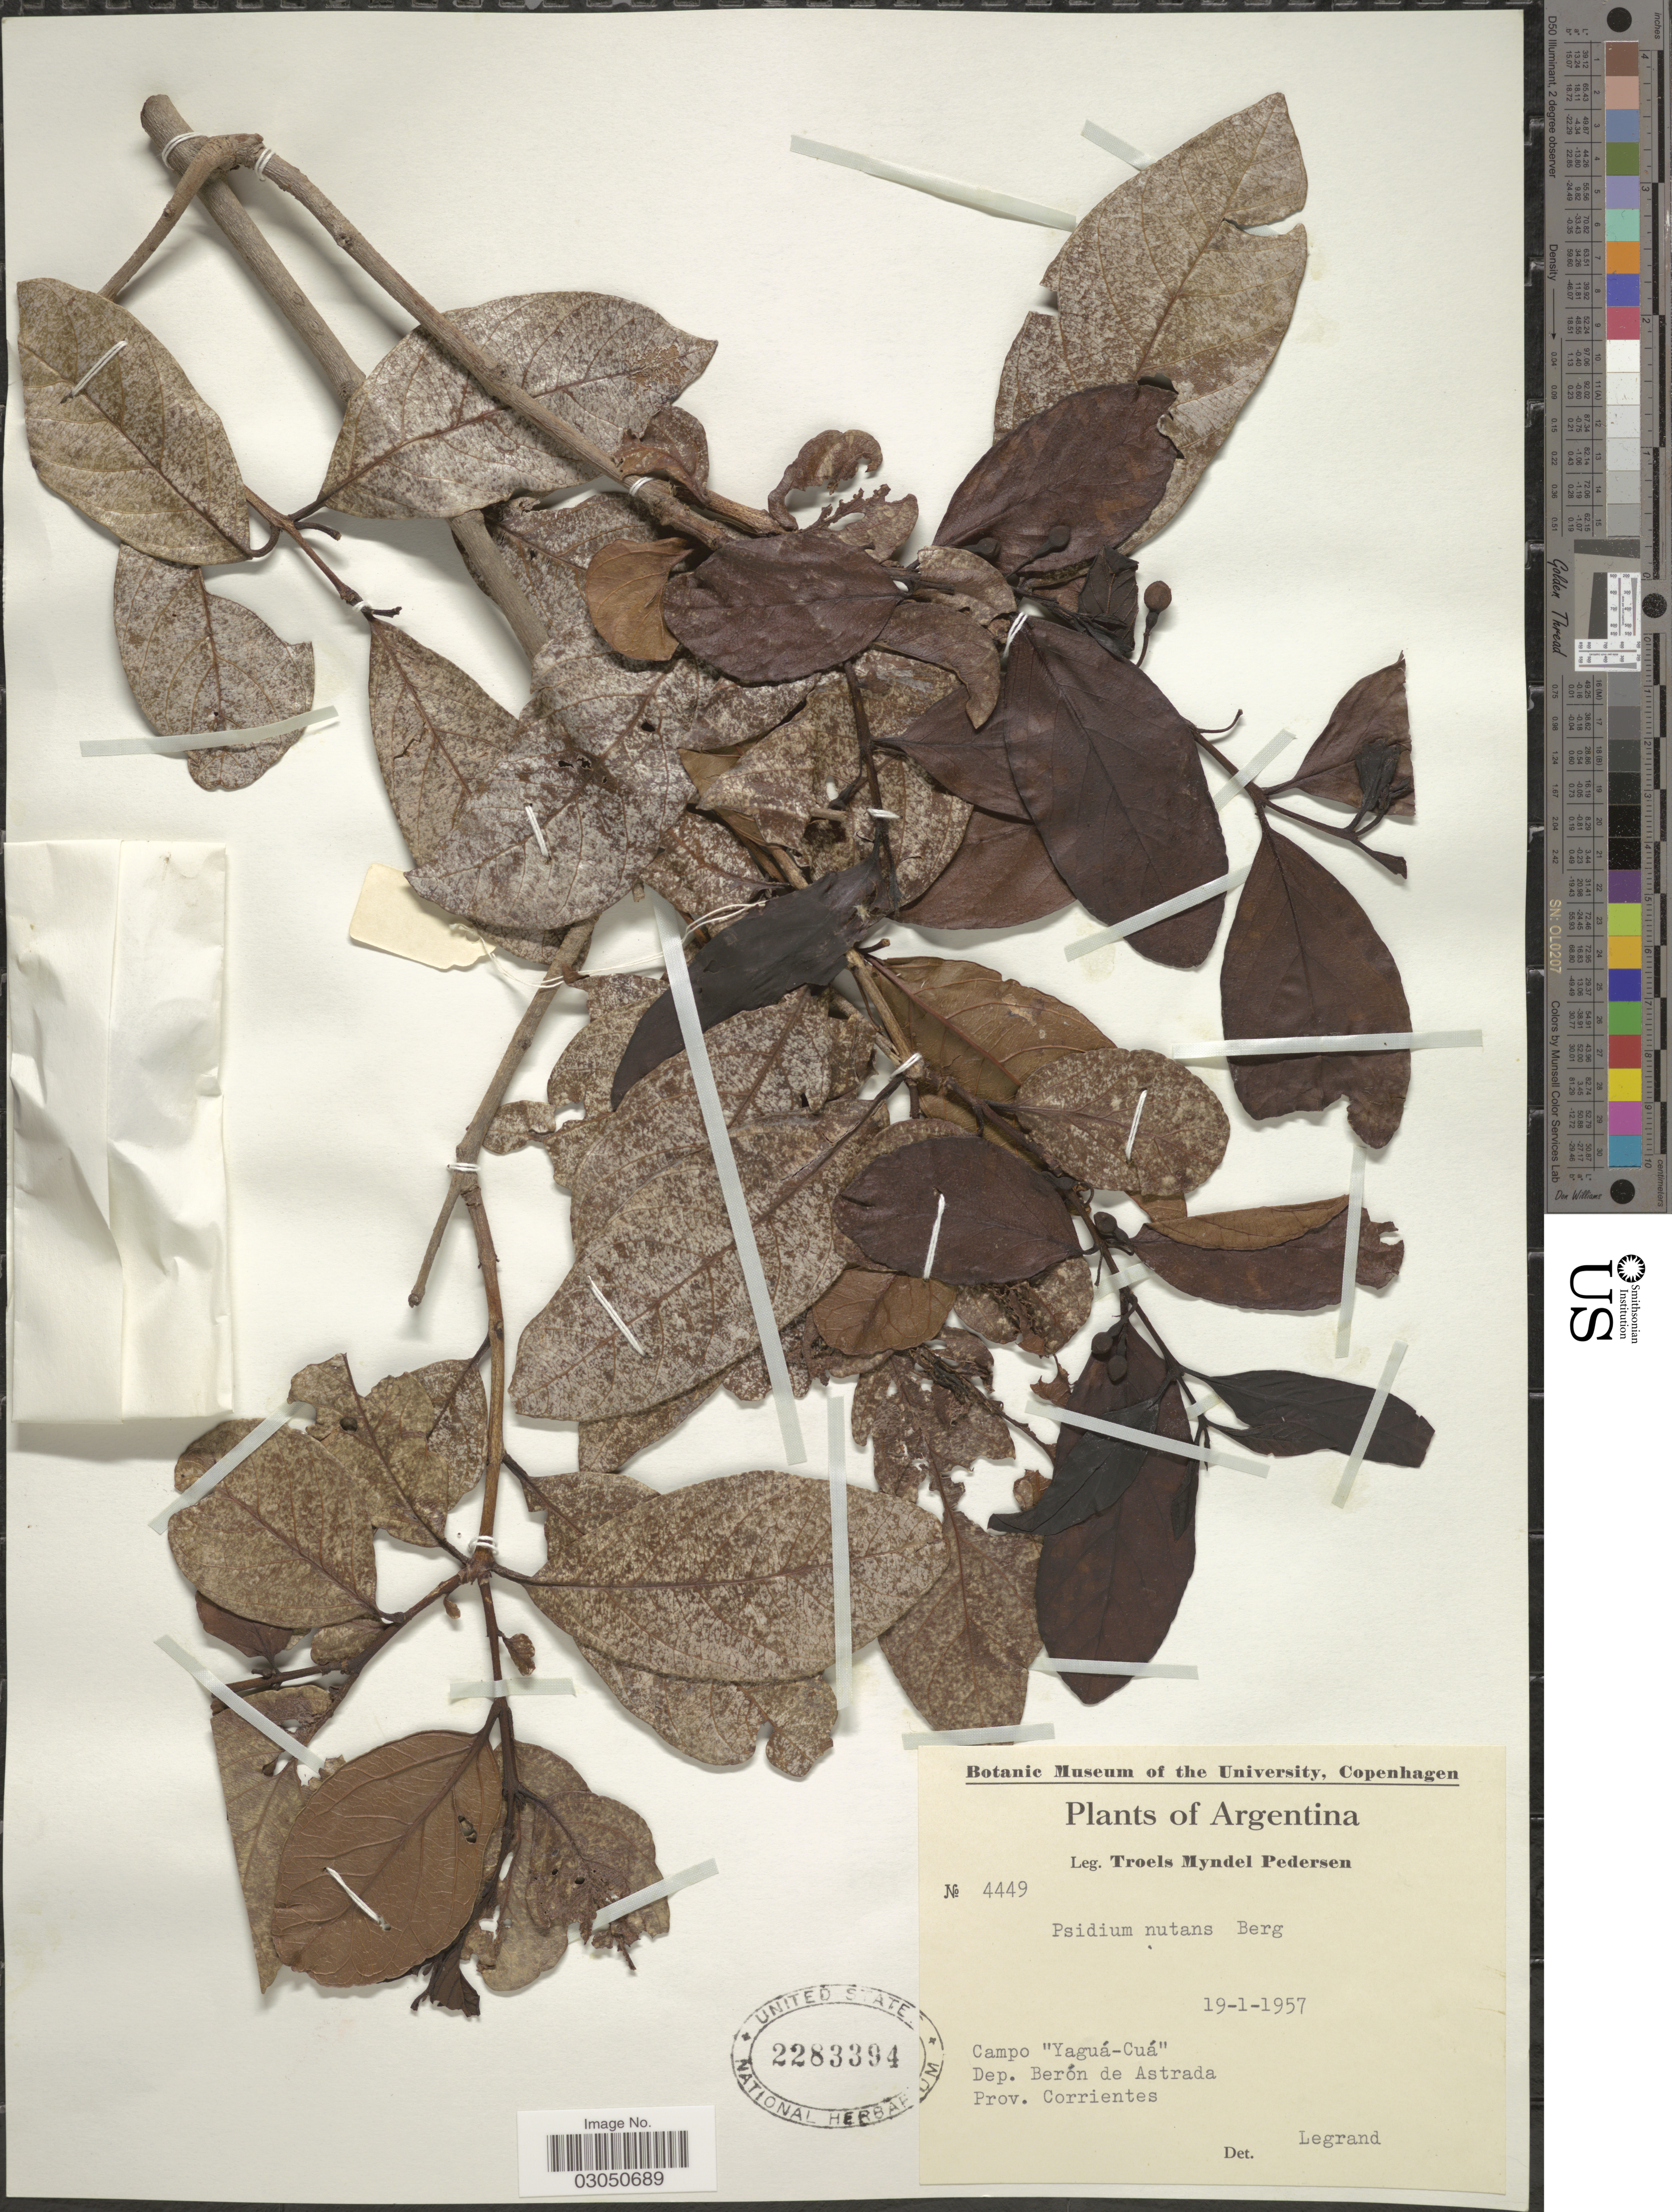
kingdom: Plantae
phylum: Tracheophyta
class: Magnoliopsida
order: Myrtales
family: Myrtaceae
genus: Psidium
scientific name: Psidium nutans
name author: O. Berg in Mart.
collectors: T. Pederson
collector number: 4449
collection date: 1957-01-19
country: Argentina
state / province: Corrientes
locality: Campo "Yaguá-Cuá", Dep. Berón de Astrada.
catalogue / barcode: US 2283394